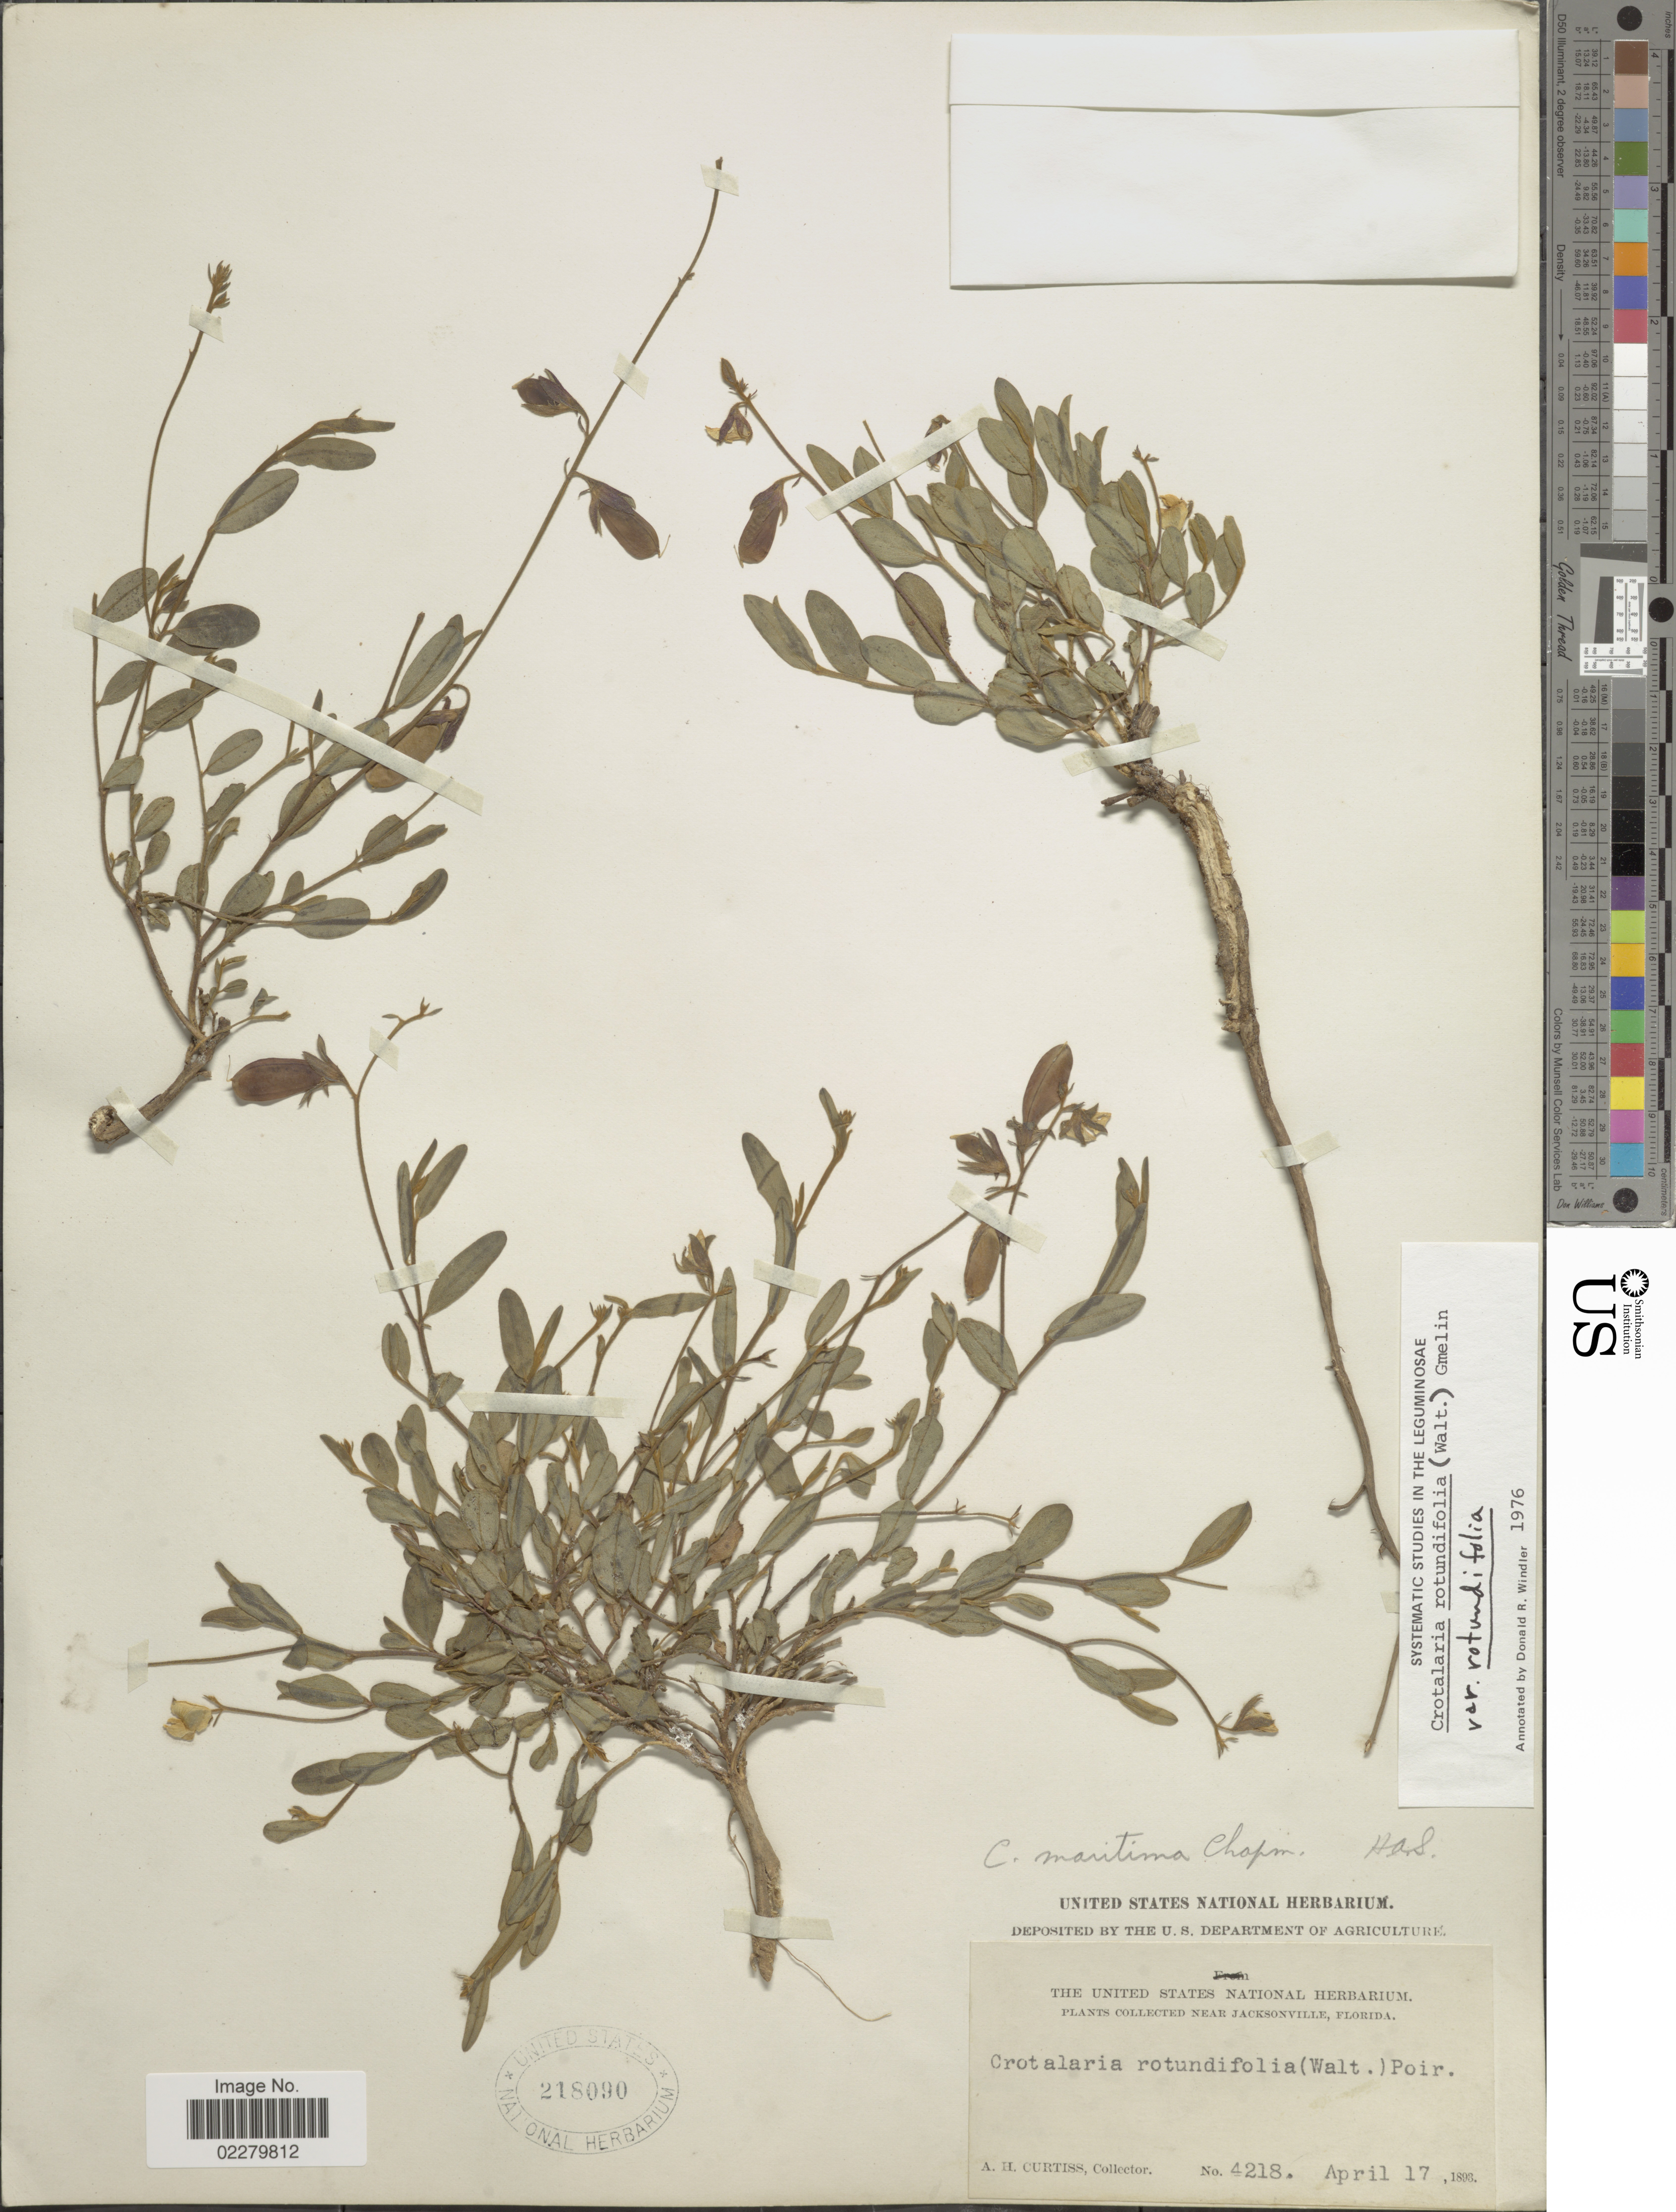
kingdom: Plantae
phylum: Tracheophyta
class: Magnoliopsida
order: Fabales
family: Fabaceae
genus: Crotalaria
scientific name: Crotalaria rotundifolia var. rotundifolia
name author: (Walter) J.F. Gmel.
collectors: A. H. Curtiss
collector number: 4218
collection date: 1893-04-17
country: United States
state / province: Florida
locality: Near Jacksonville, Florida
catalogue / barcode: US 218090